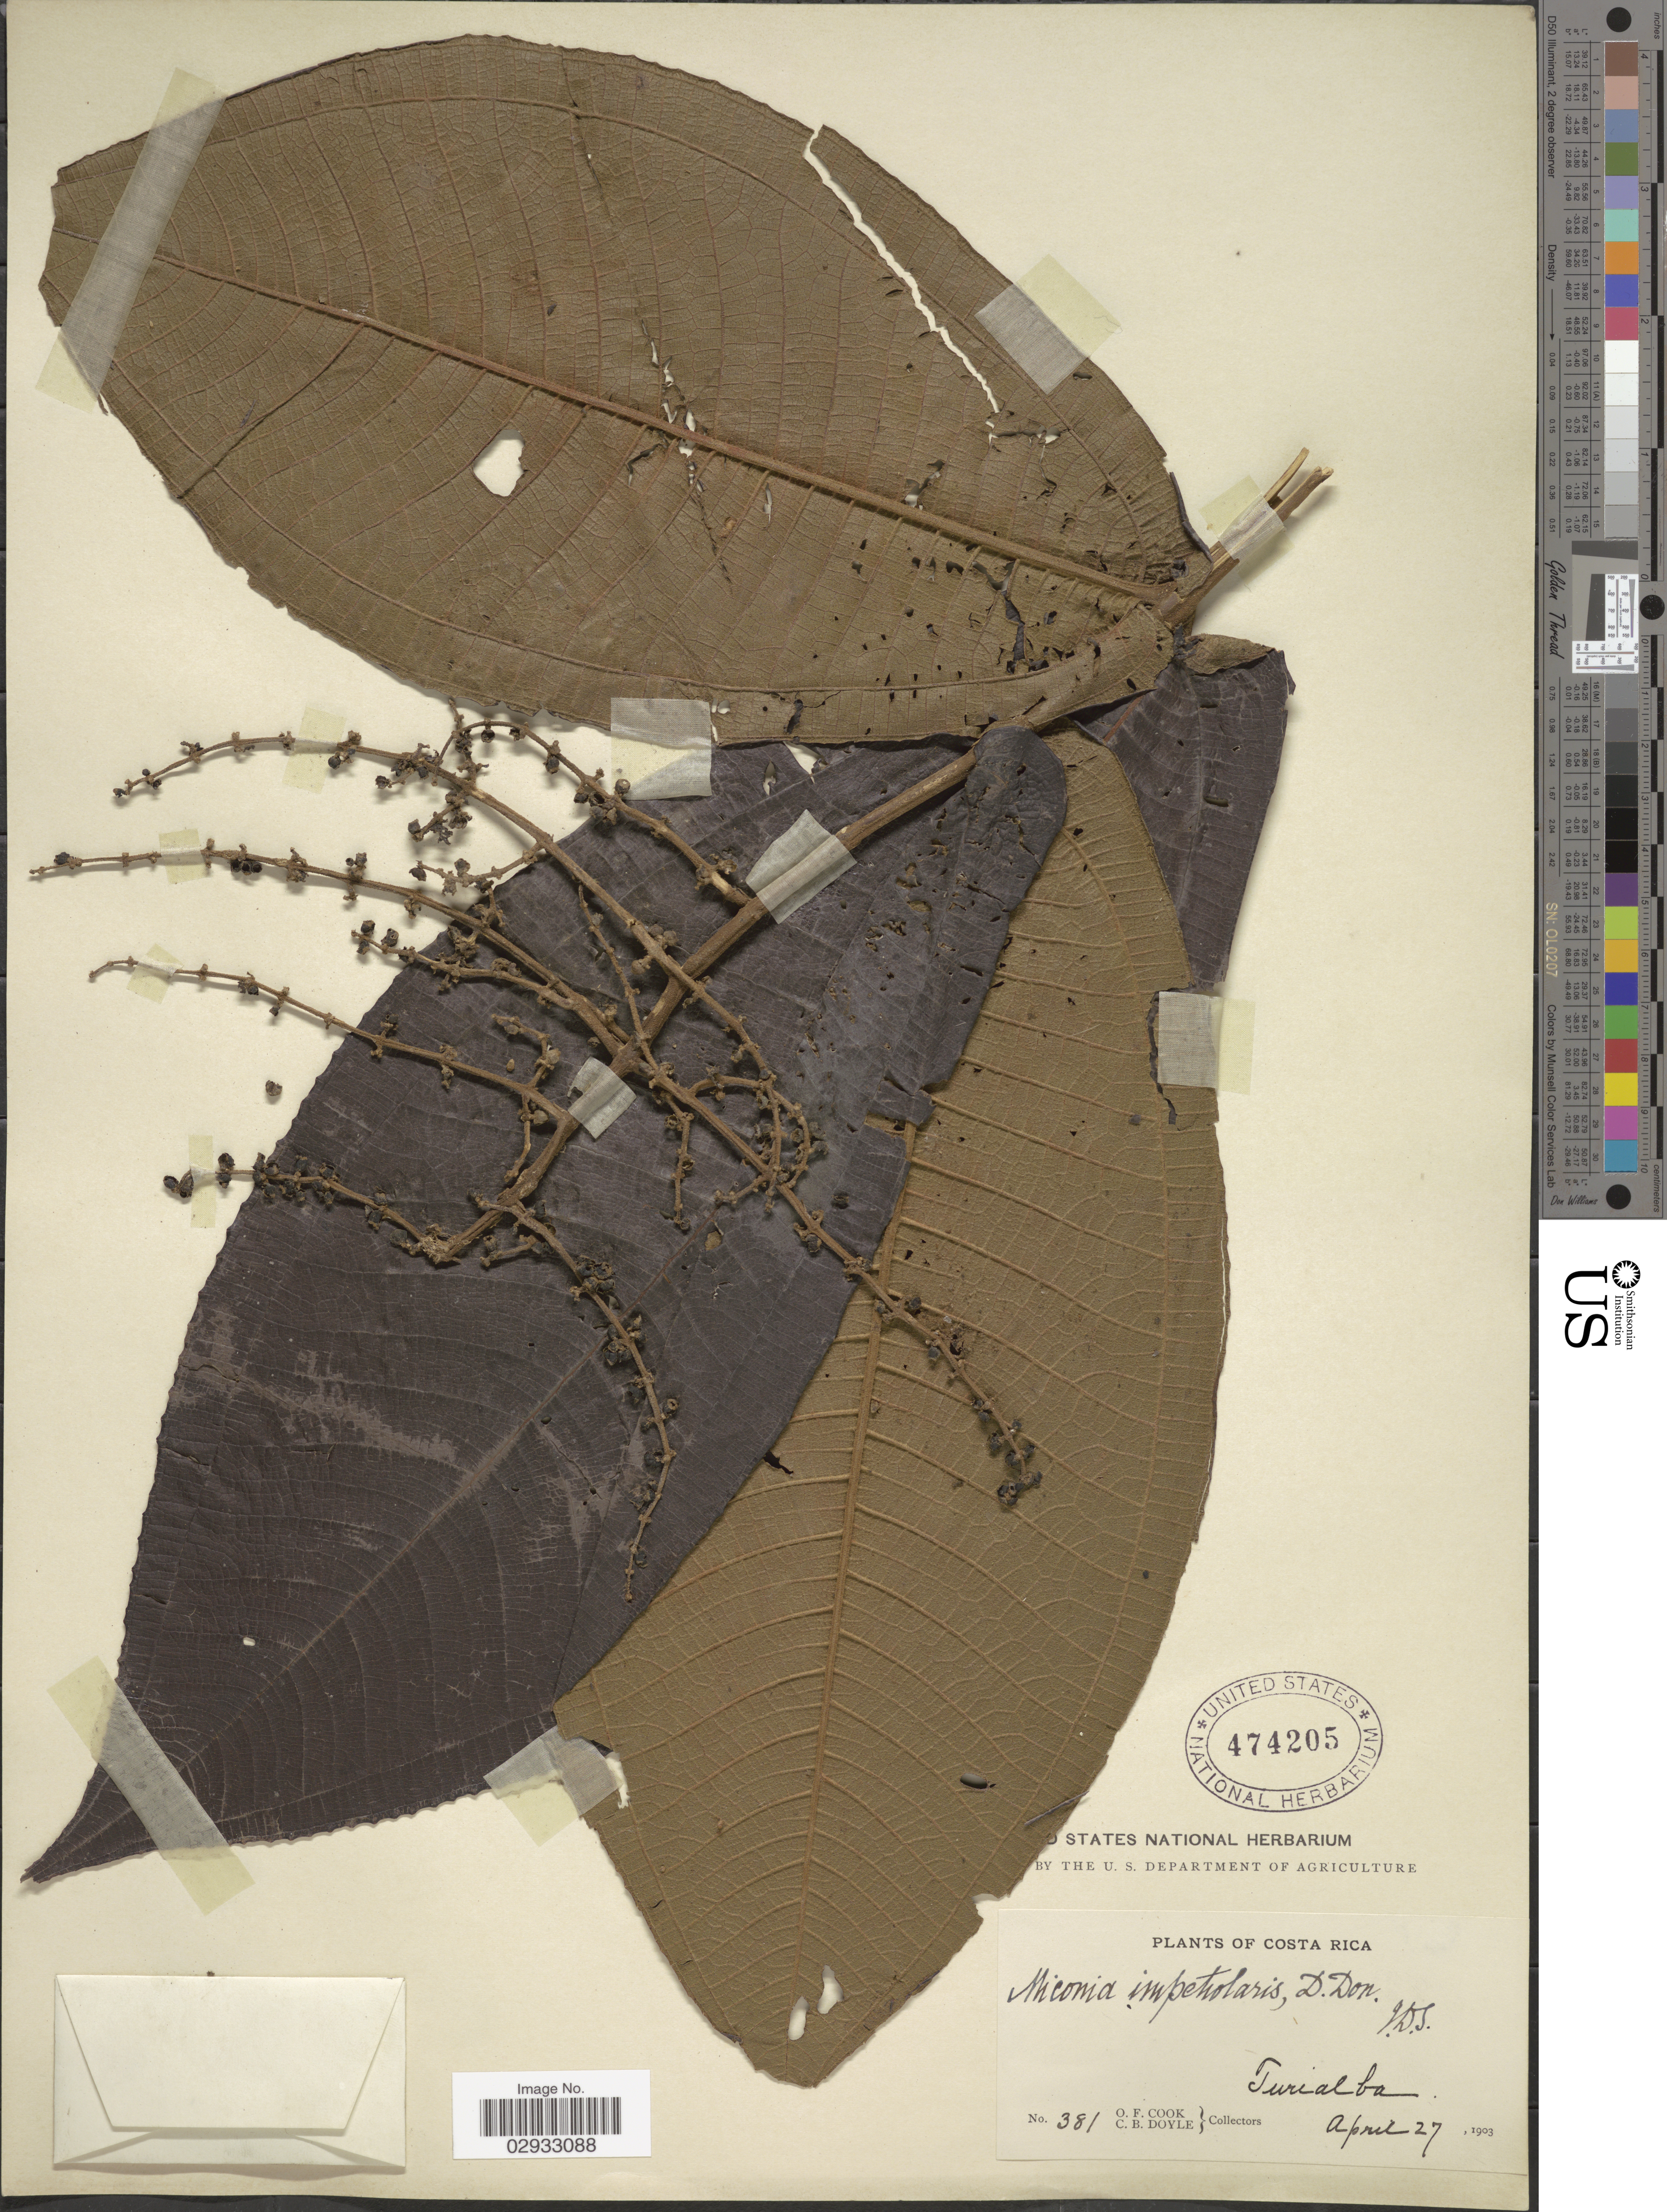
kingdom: Plantae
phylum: Tracheophyta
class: Magnoliopsida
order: Myrtales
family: Melastomataceae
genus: Miconia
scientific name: Miconia impetiolaris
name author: (Sw.) D. Don ex DC.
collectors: O. F. Cook & C. Doyle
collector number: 381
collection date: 1903-04-27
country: Costa Rica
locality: Turialba.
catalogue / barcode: US 474205